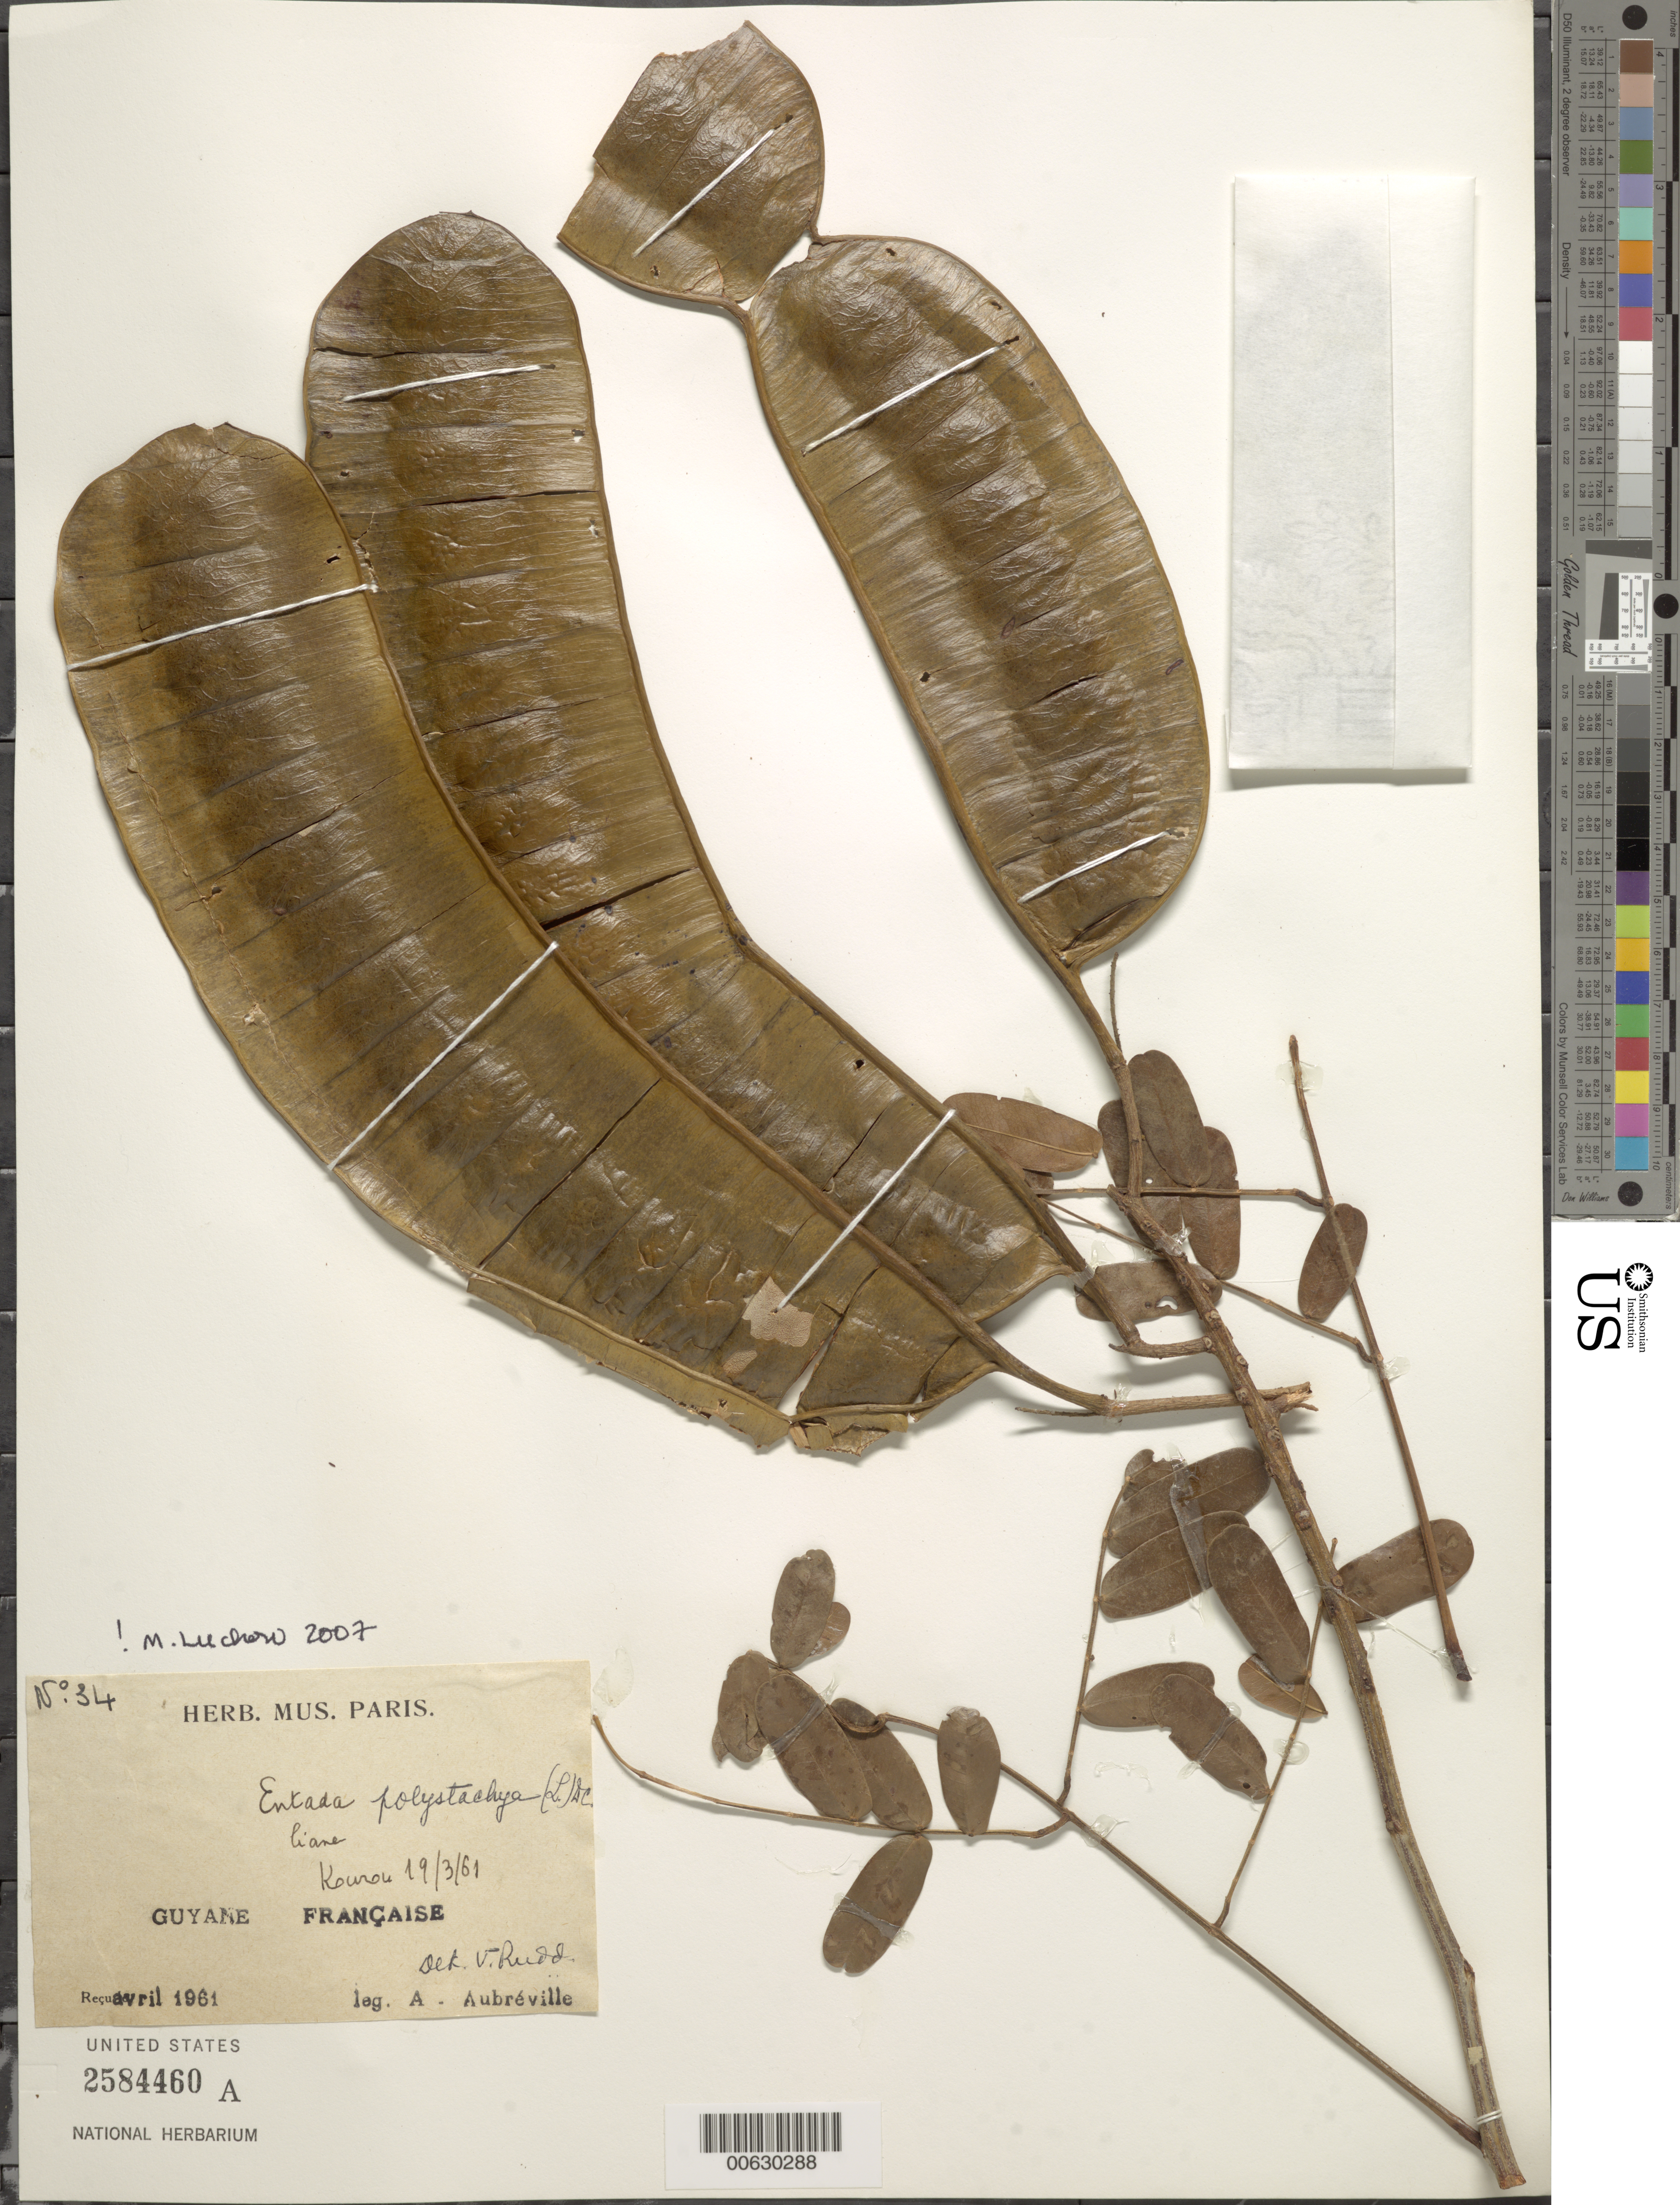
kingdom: Plantae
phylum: Tracheophyta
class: Magnoliopsida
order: Fabales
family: Fabaceae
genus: Entada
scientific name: Entada polystachya var. polystachya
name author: (L.) DC.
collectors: A. Aubréville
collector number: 34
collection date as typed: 19-Mar-61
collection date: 1961-03-19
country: French Guiana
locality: Kourou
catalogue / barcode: US 2584460A